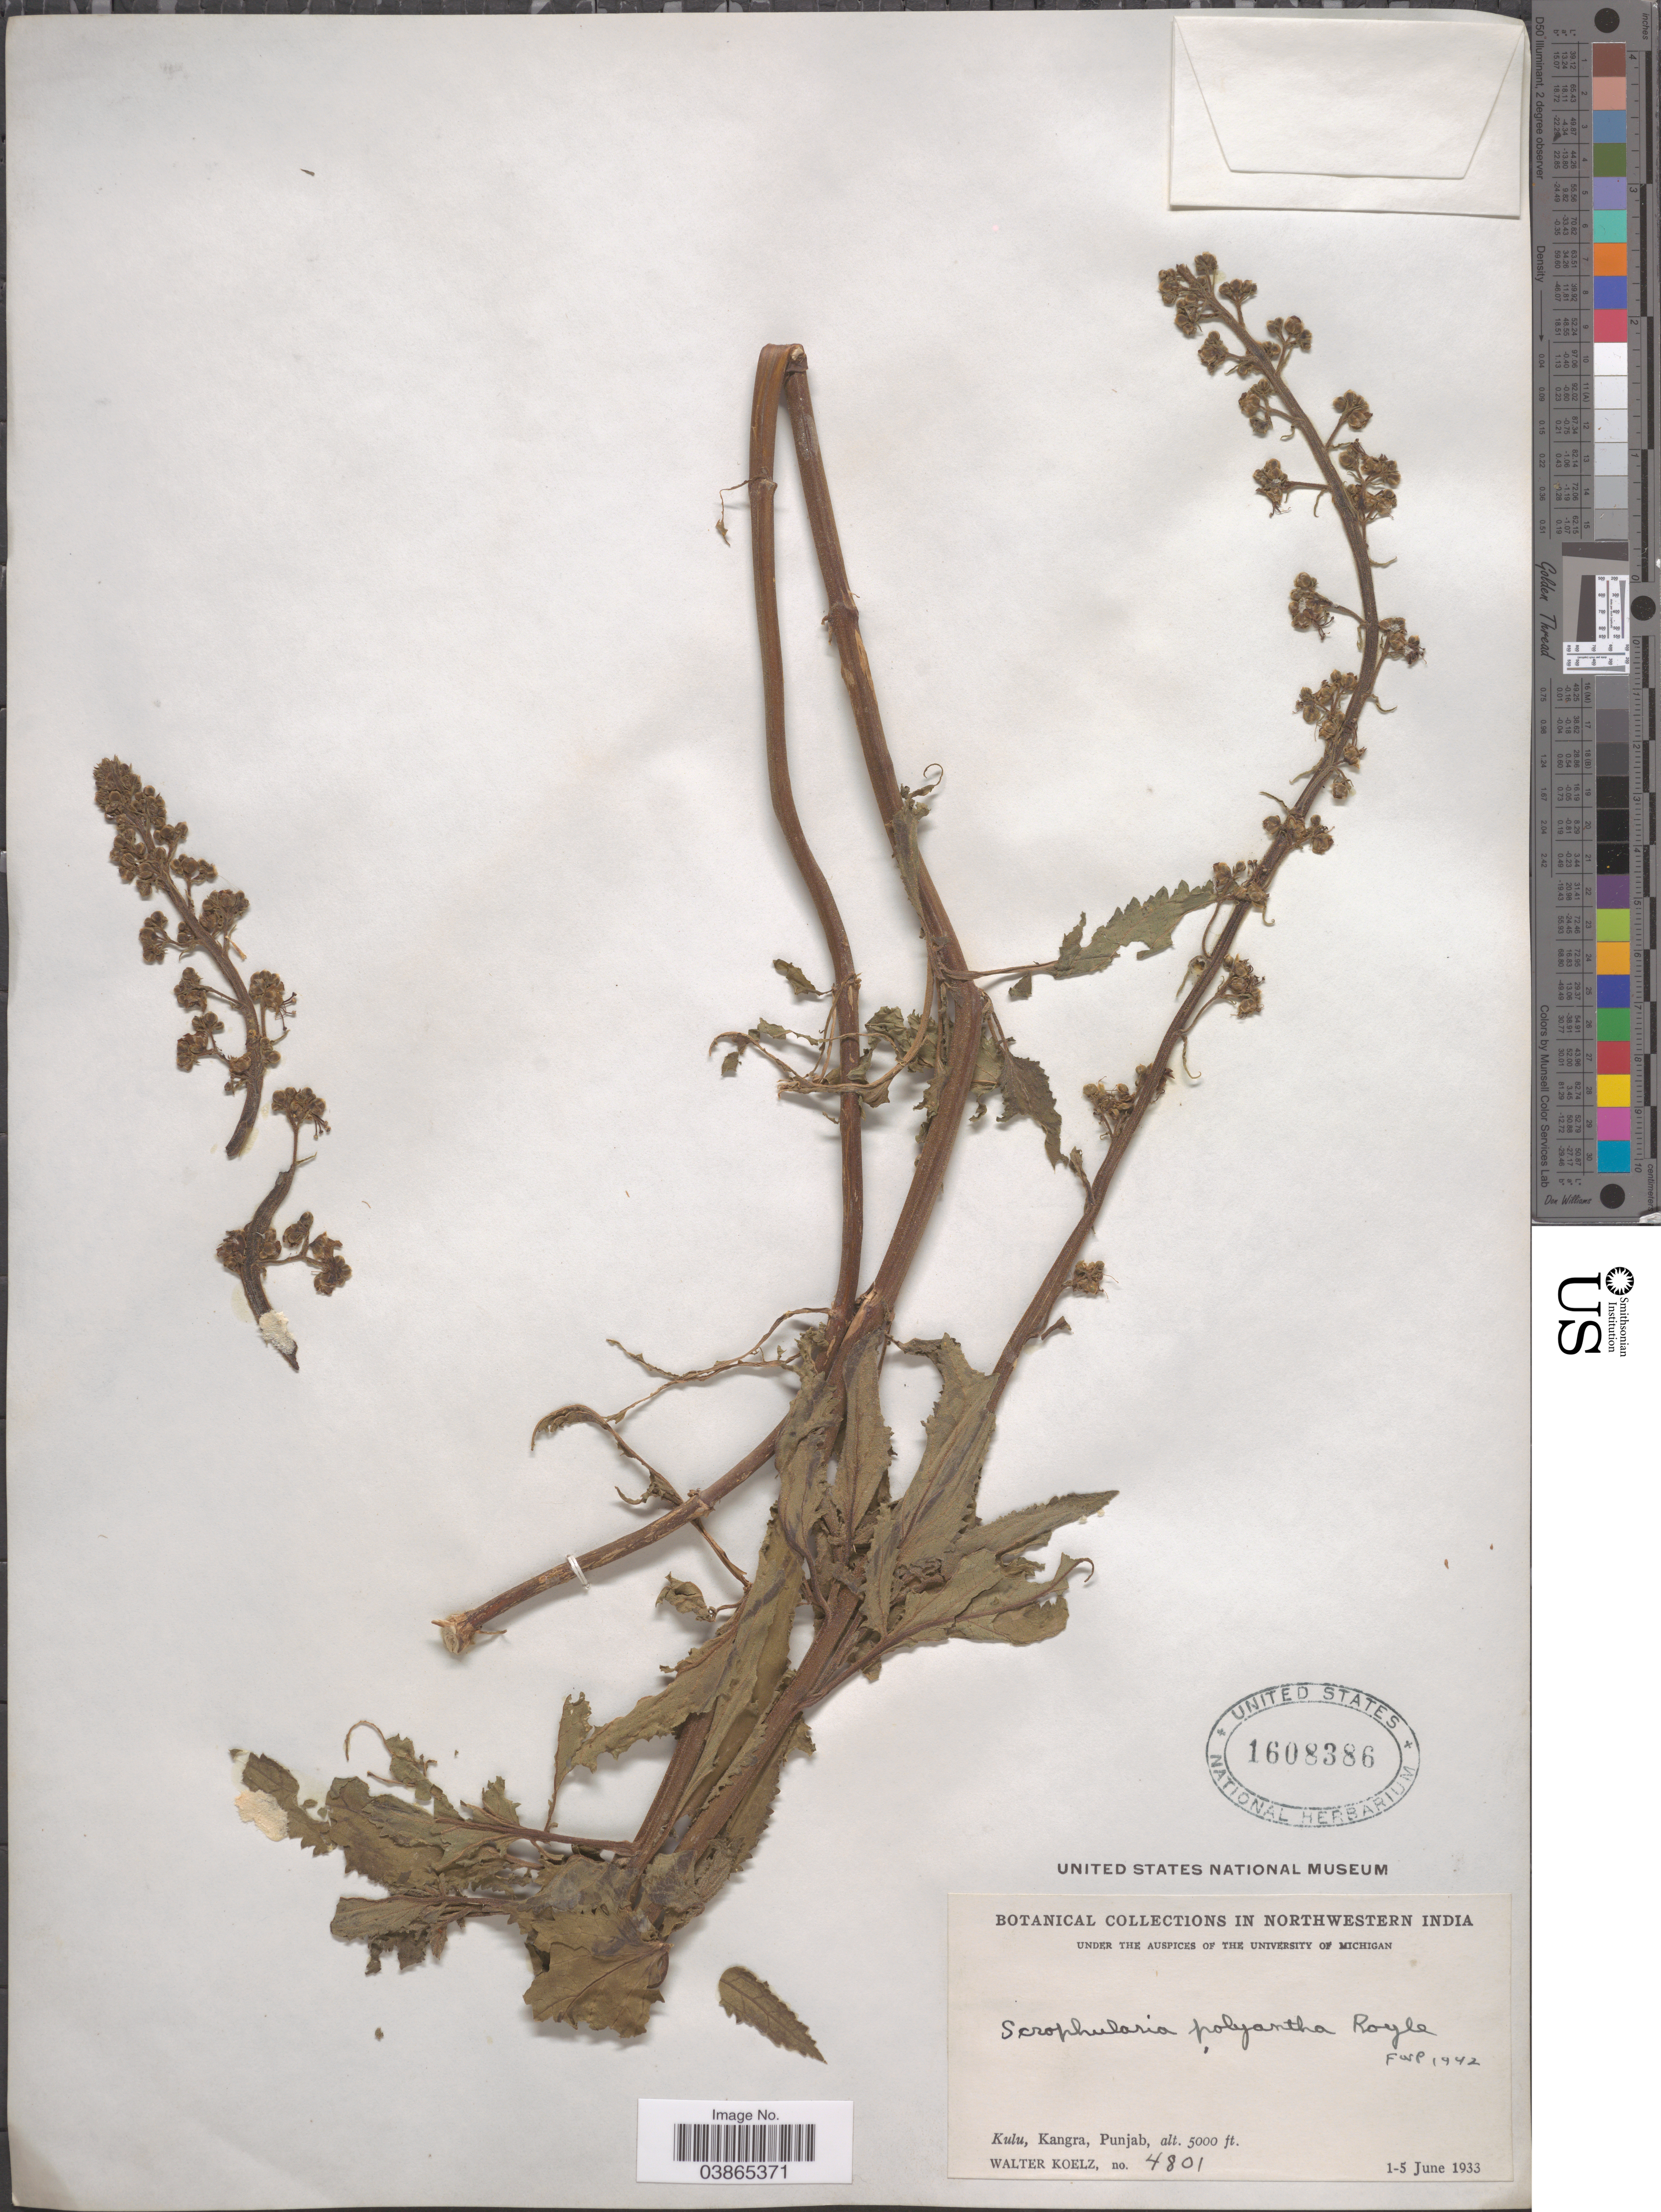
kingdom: Plantae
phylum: Tracheophyta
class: Magnoliopsida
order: Lamiales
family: Scrophulariaceae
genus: Scrophularia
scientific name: Scrophularia polyantha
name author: Royle ex Benth.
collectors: W. N. Koelz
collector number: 4801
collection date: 1933-06-01/1933-06-05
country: India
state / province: Punjab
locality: Northwestern India. Kulu, Kangra.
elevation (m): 1524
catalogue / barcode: US 1608386